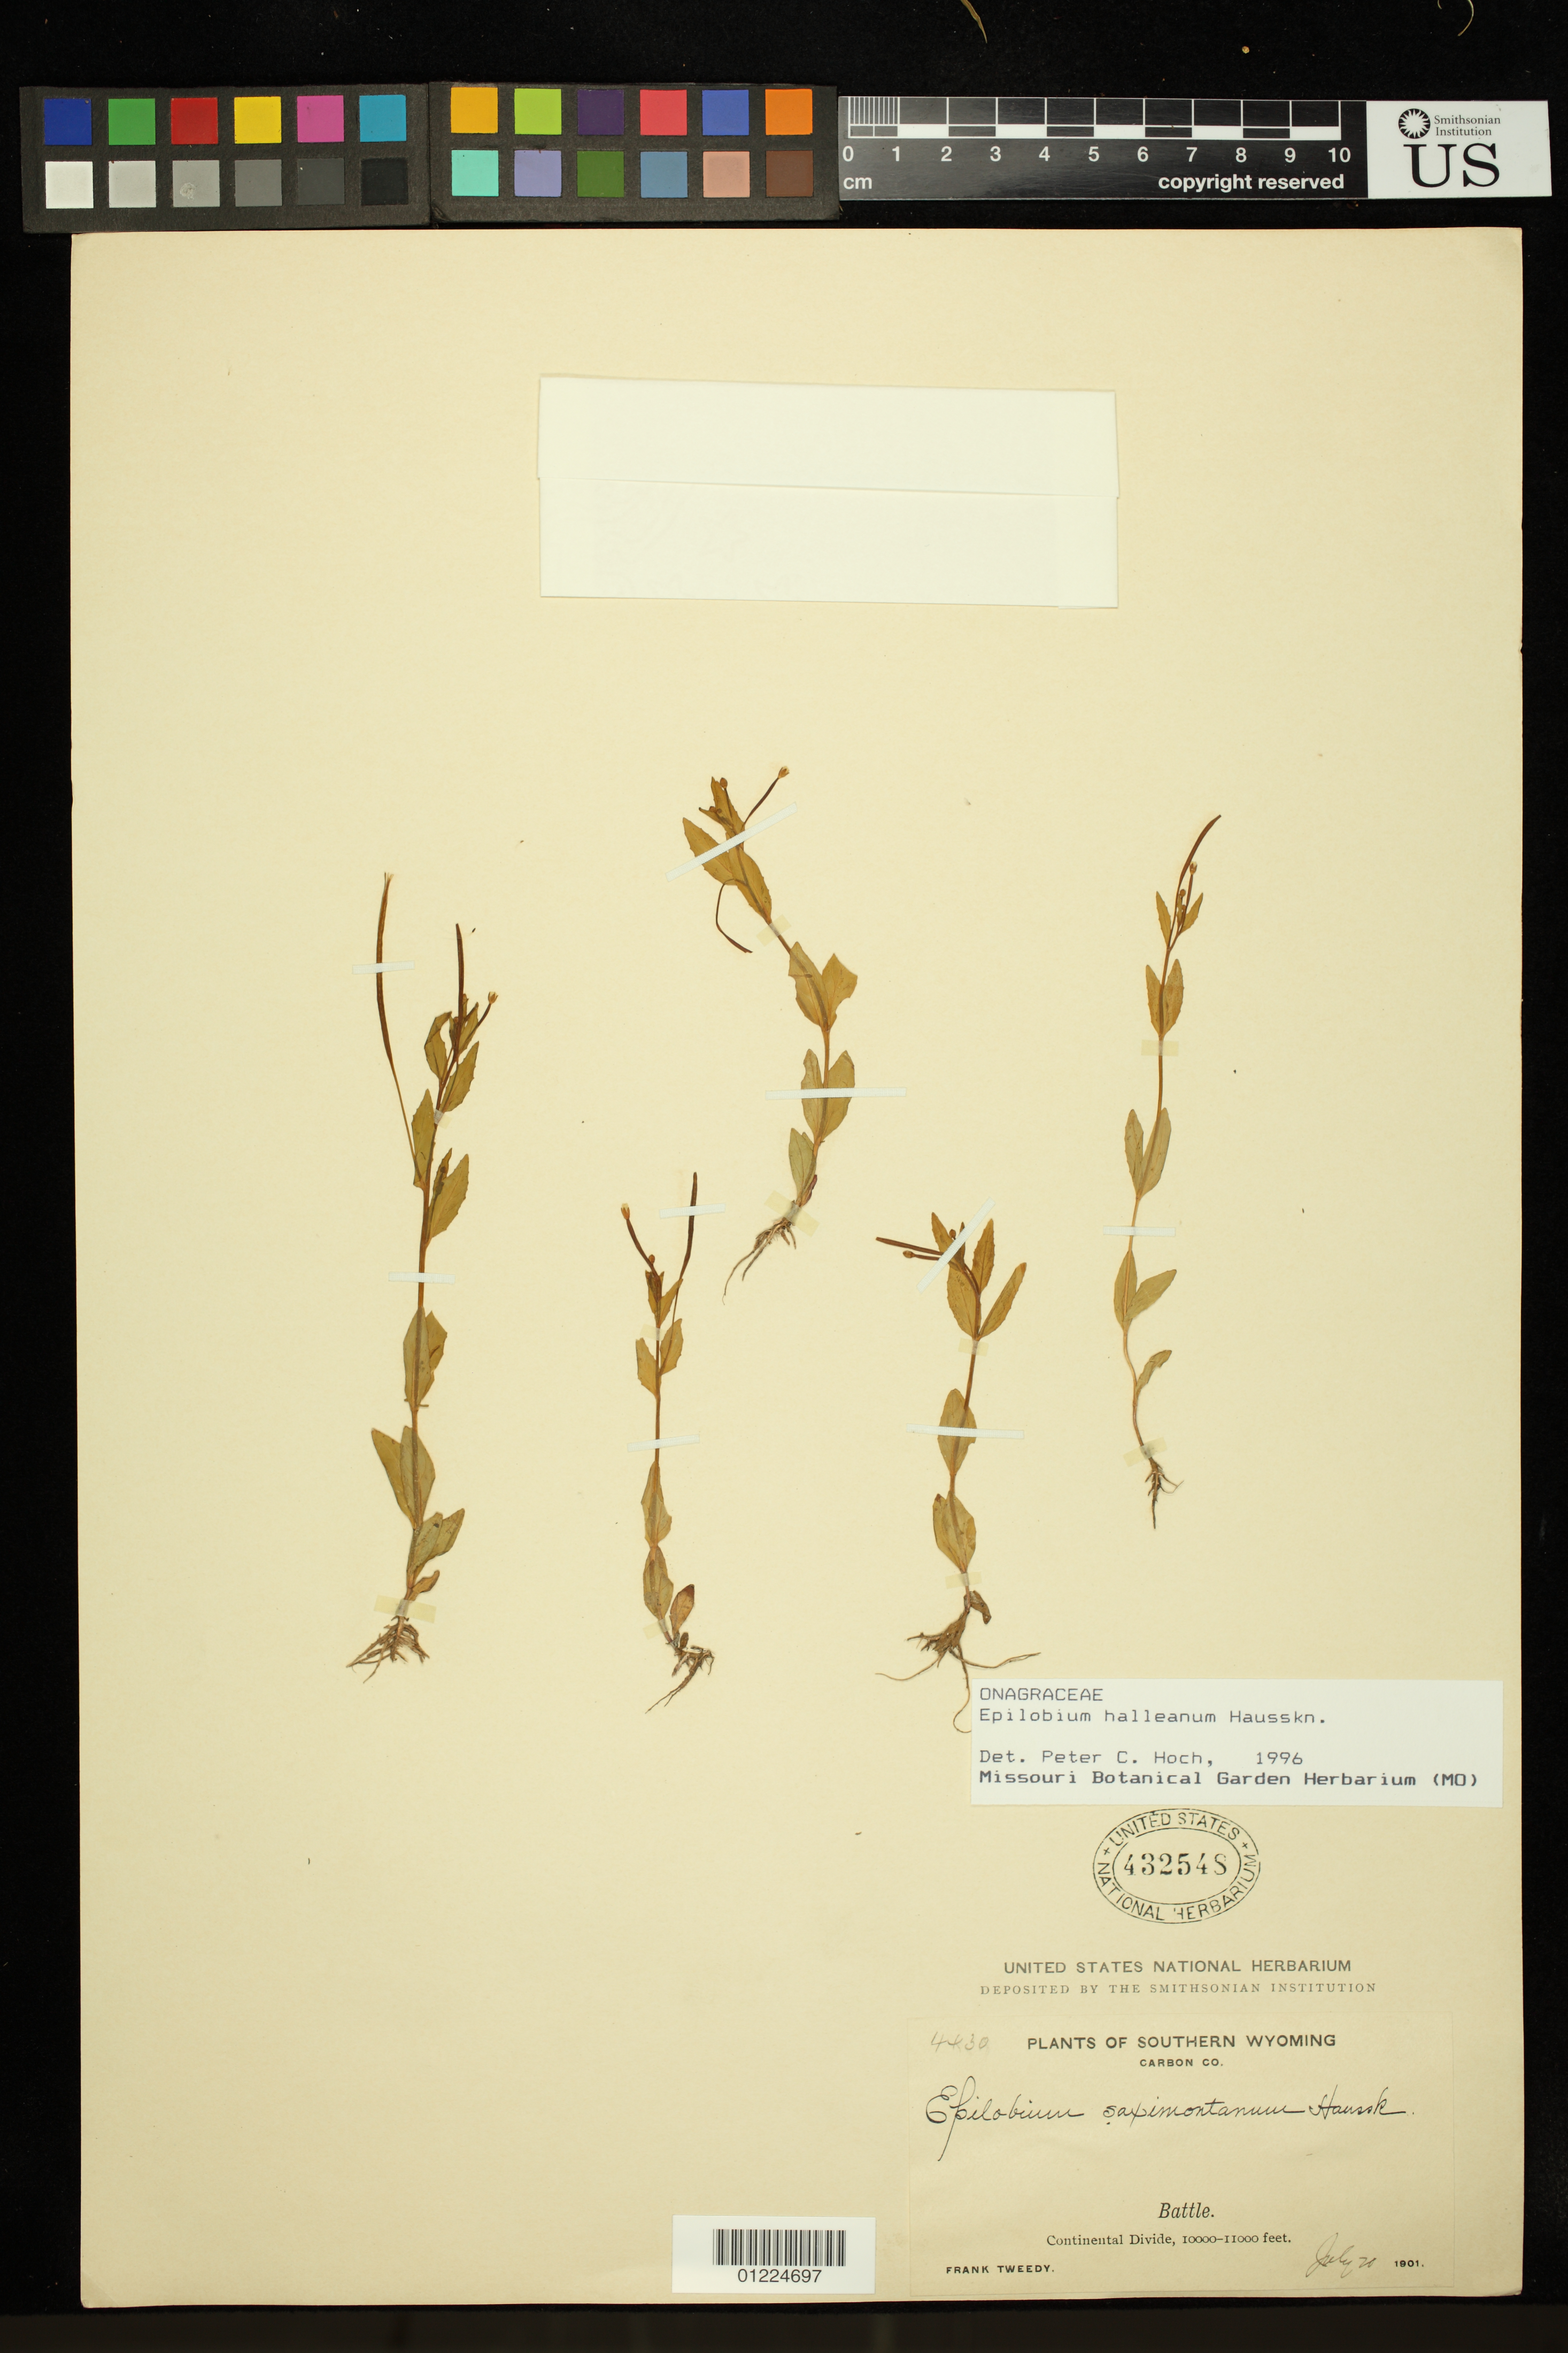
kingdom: Plantae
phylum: Tracheophyta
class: Magnoliopsida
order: Myrtales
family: Onagraceae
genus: Epilobium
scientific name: Epilobium hallianum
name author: Hausskn.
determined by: Hoch, P. C.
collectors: F. Tweedy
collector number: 4430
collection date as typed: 20 Jul 1901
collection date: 1901-07-20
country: United States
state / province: Wyoming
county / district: Carbon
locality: Battle, continental divide.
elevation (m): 3048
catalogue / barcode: US 432548